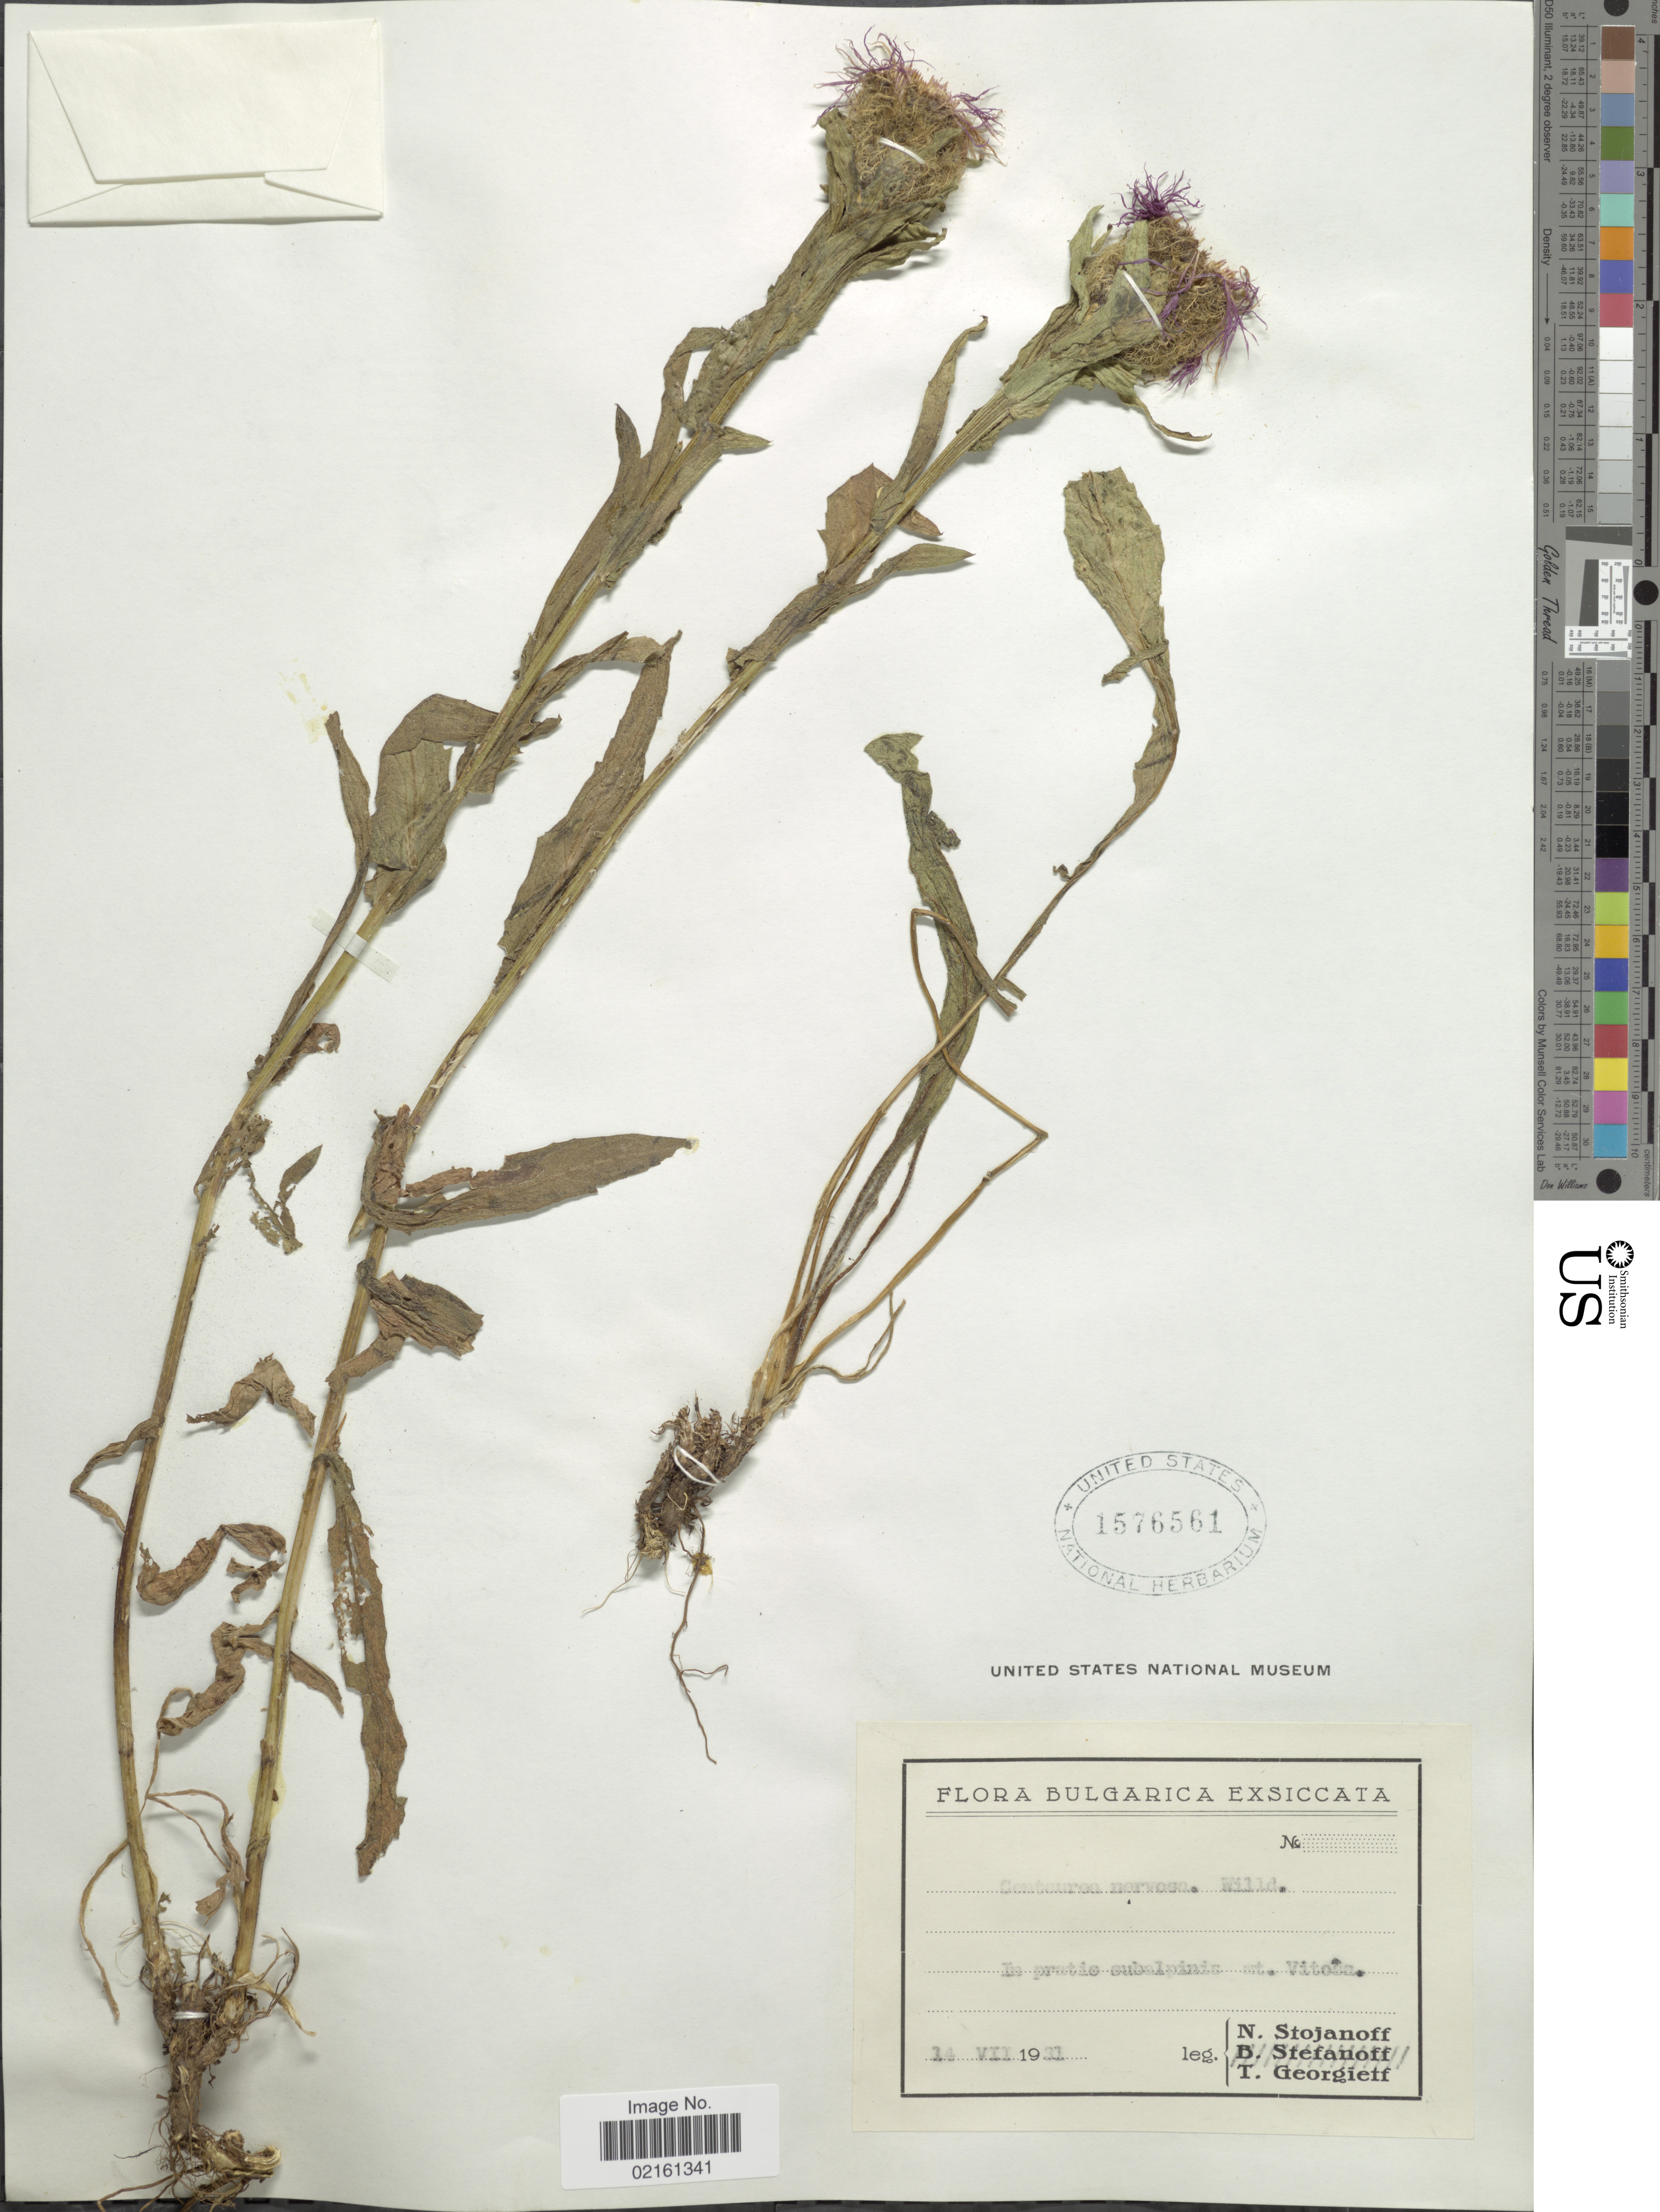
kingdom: Plantae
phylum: Tracheophyta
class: Magnoliopsida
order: Asterales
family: Asteraceae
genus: Centaurea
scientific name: Centaurea nervosa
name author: Willd.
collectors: N. Stojanoff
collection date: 1931-07-14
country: Bulgaria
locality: Mt. Vitosa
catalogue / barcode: US 1576561